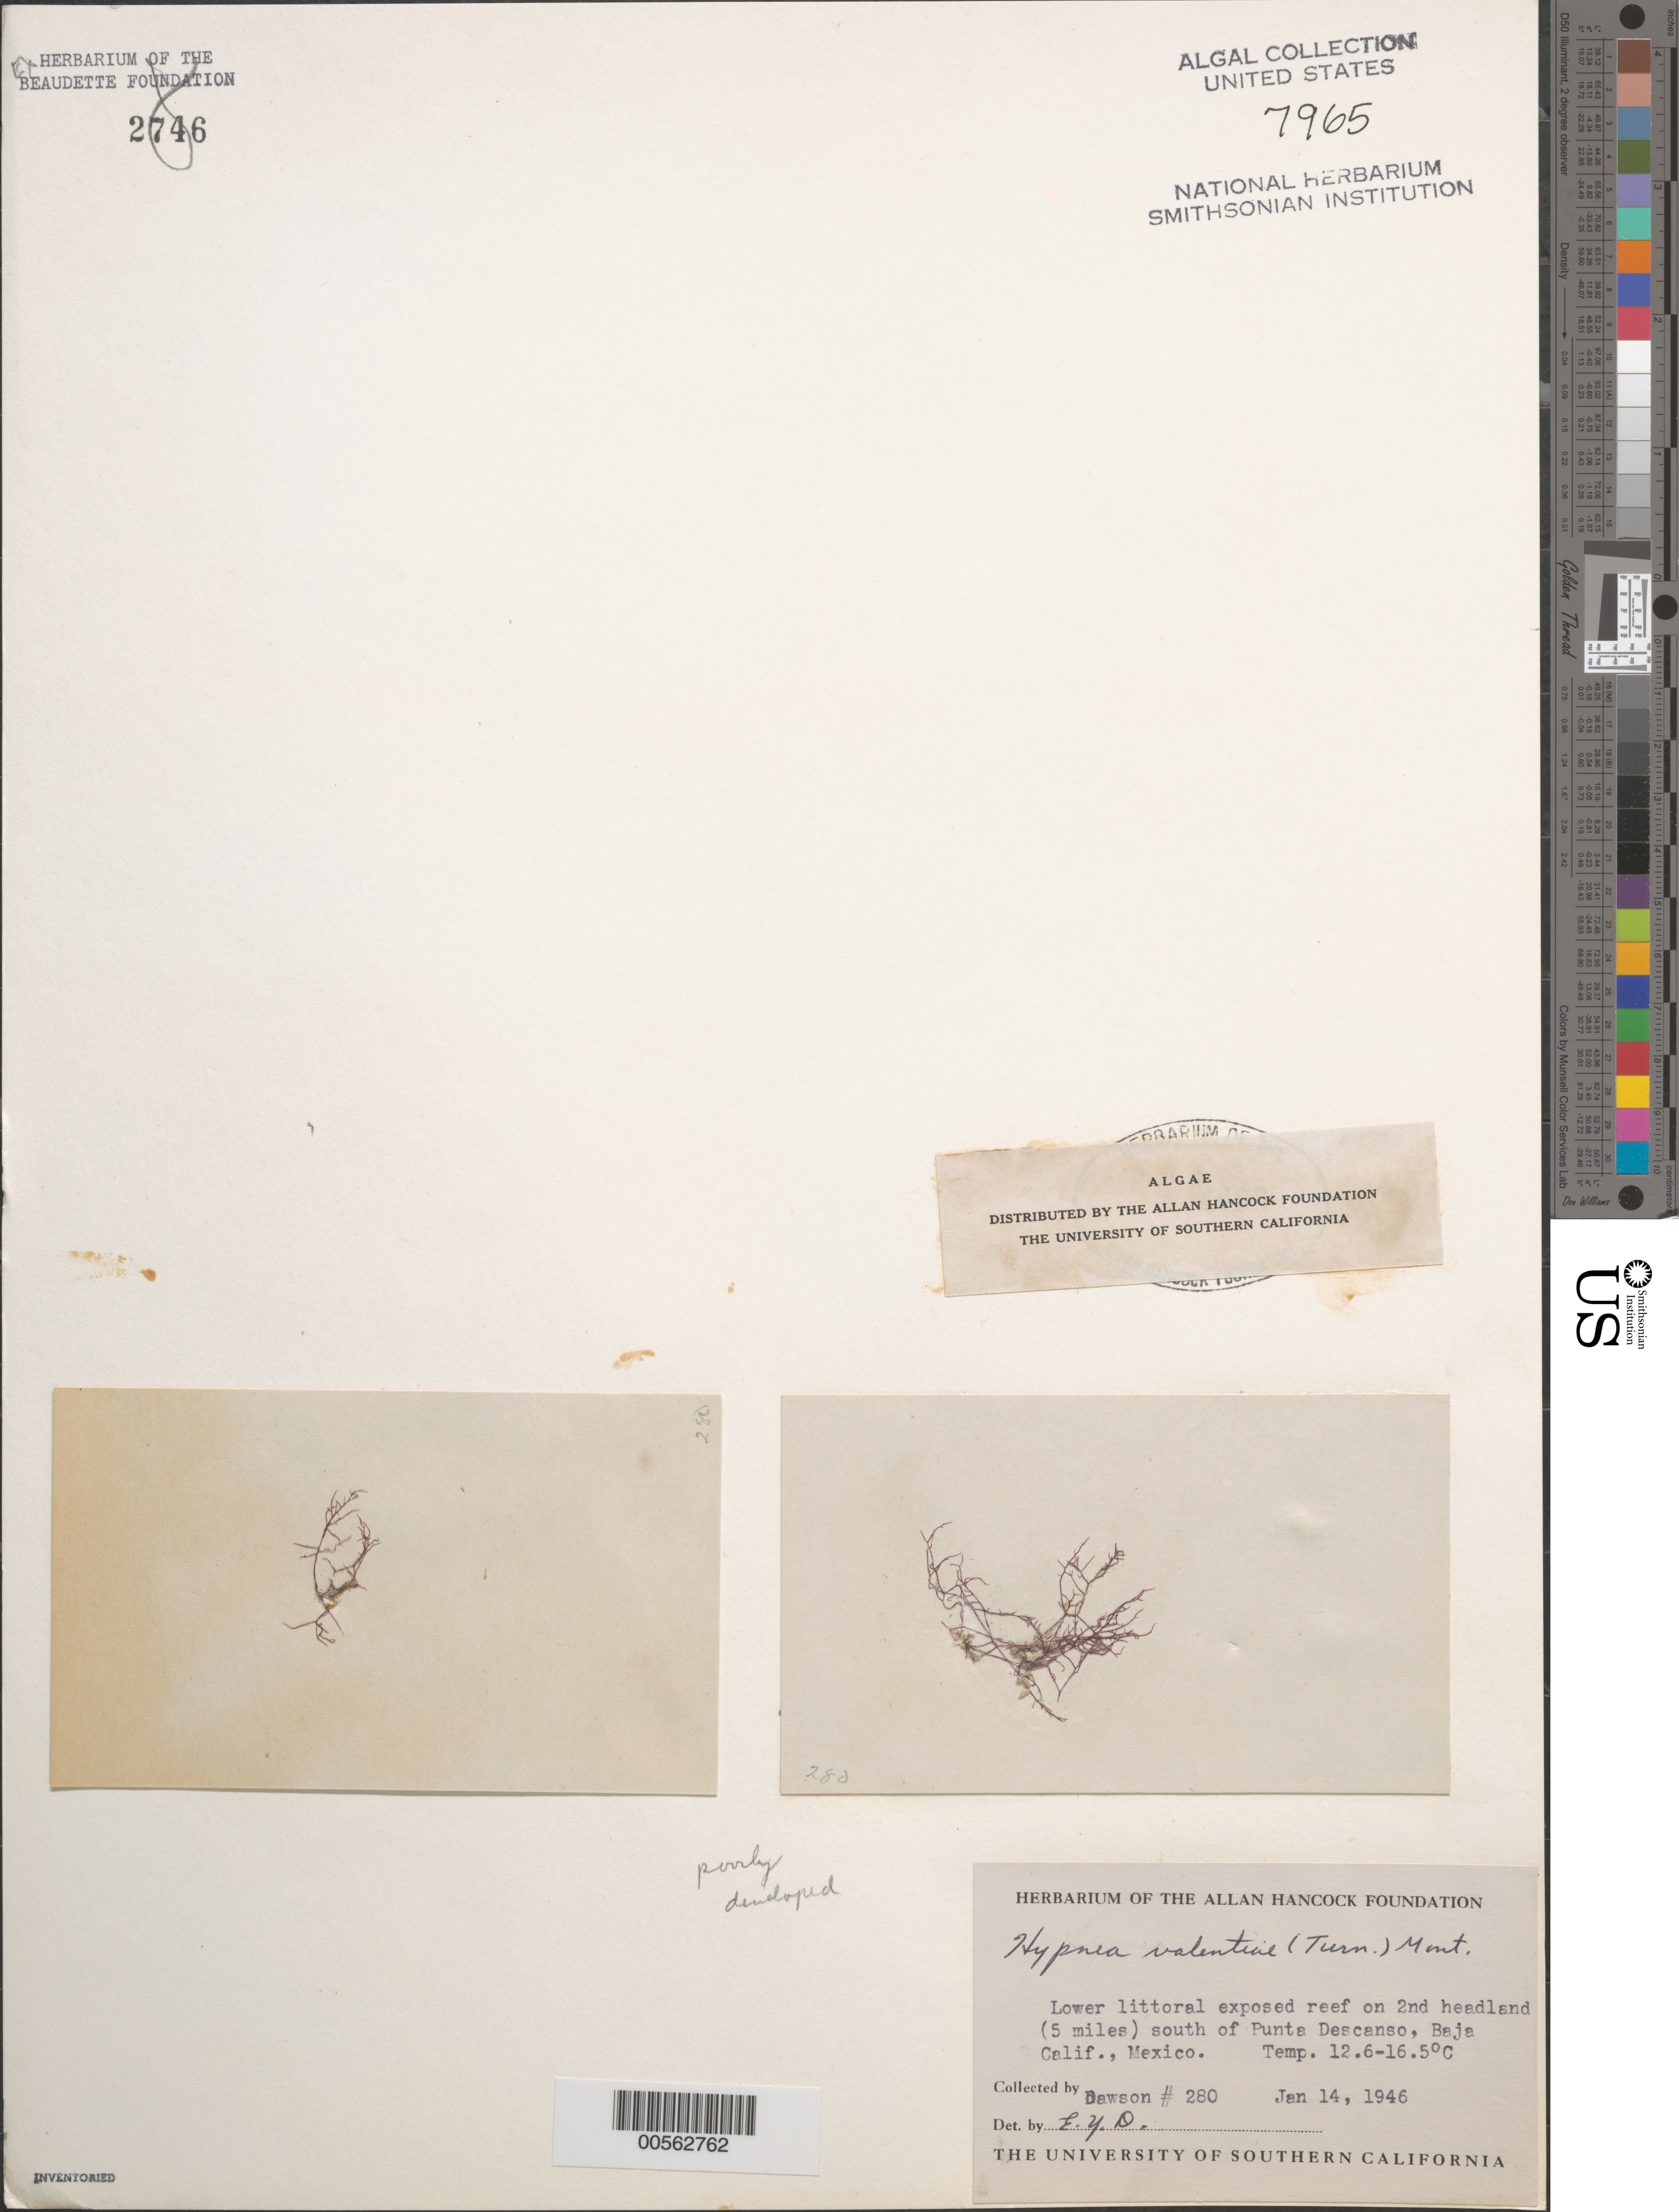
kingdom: Plantae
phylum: Rhodophyta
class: Florideophyceae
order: Gigartinales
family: Cystocloniaceae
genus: Hypnea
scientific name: Hypnea valentiae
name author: (Turner) Mont.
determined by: Dawson, E. Y.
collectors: E. Y. Dawson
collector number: EYD 280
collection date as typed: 14 Jan 1946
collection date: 1946-01-14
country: Mexico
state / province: Baja California Norte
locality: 2nd headland 5 miles south of Punta Descanso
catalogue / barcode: US 7965